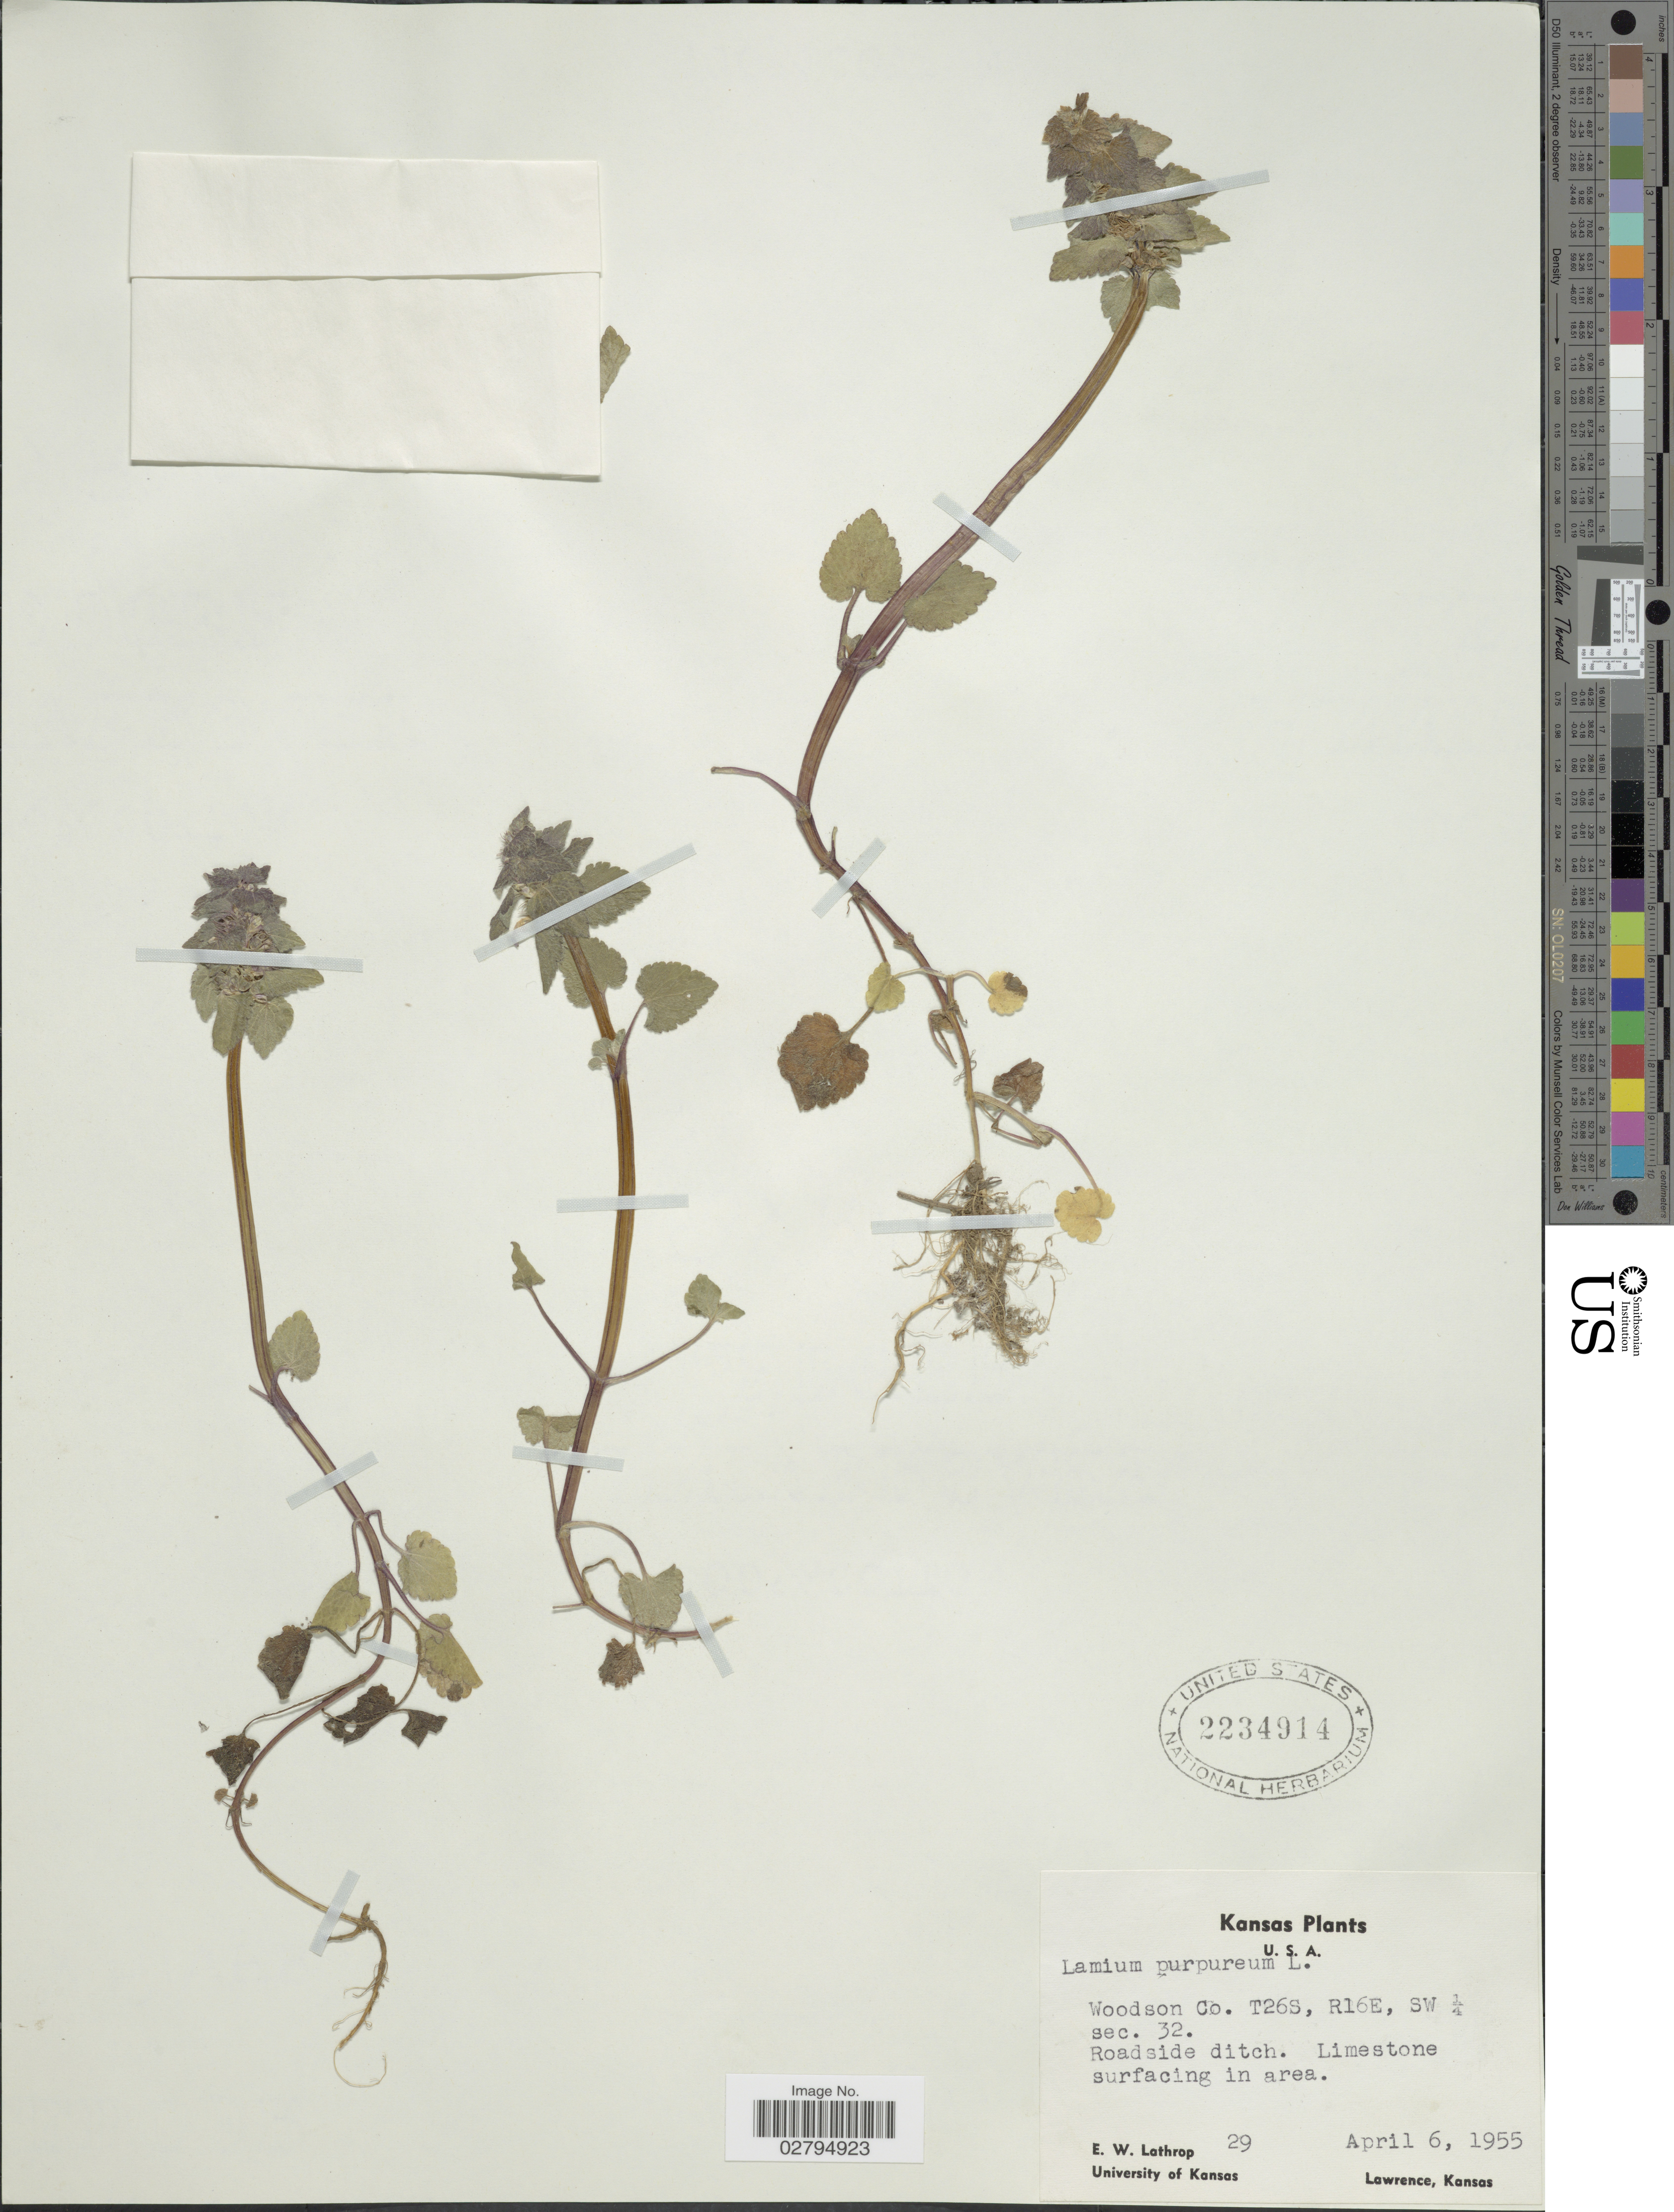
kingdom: Plantae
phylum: Tracheophyta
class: Magnoliopsida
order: Lamiales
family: Lamiaceae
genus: Lamium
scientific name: Lamium purpureum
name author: L.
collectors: E. W. Lathrop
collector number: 29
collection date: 1955-04-06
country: United States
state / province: Kansas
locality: Woodson Co. T26S, R16E, SW ¼ sec. 32.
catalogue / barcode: US 2234914